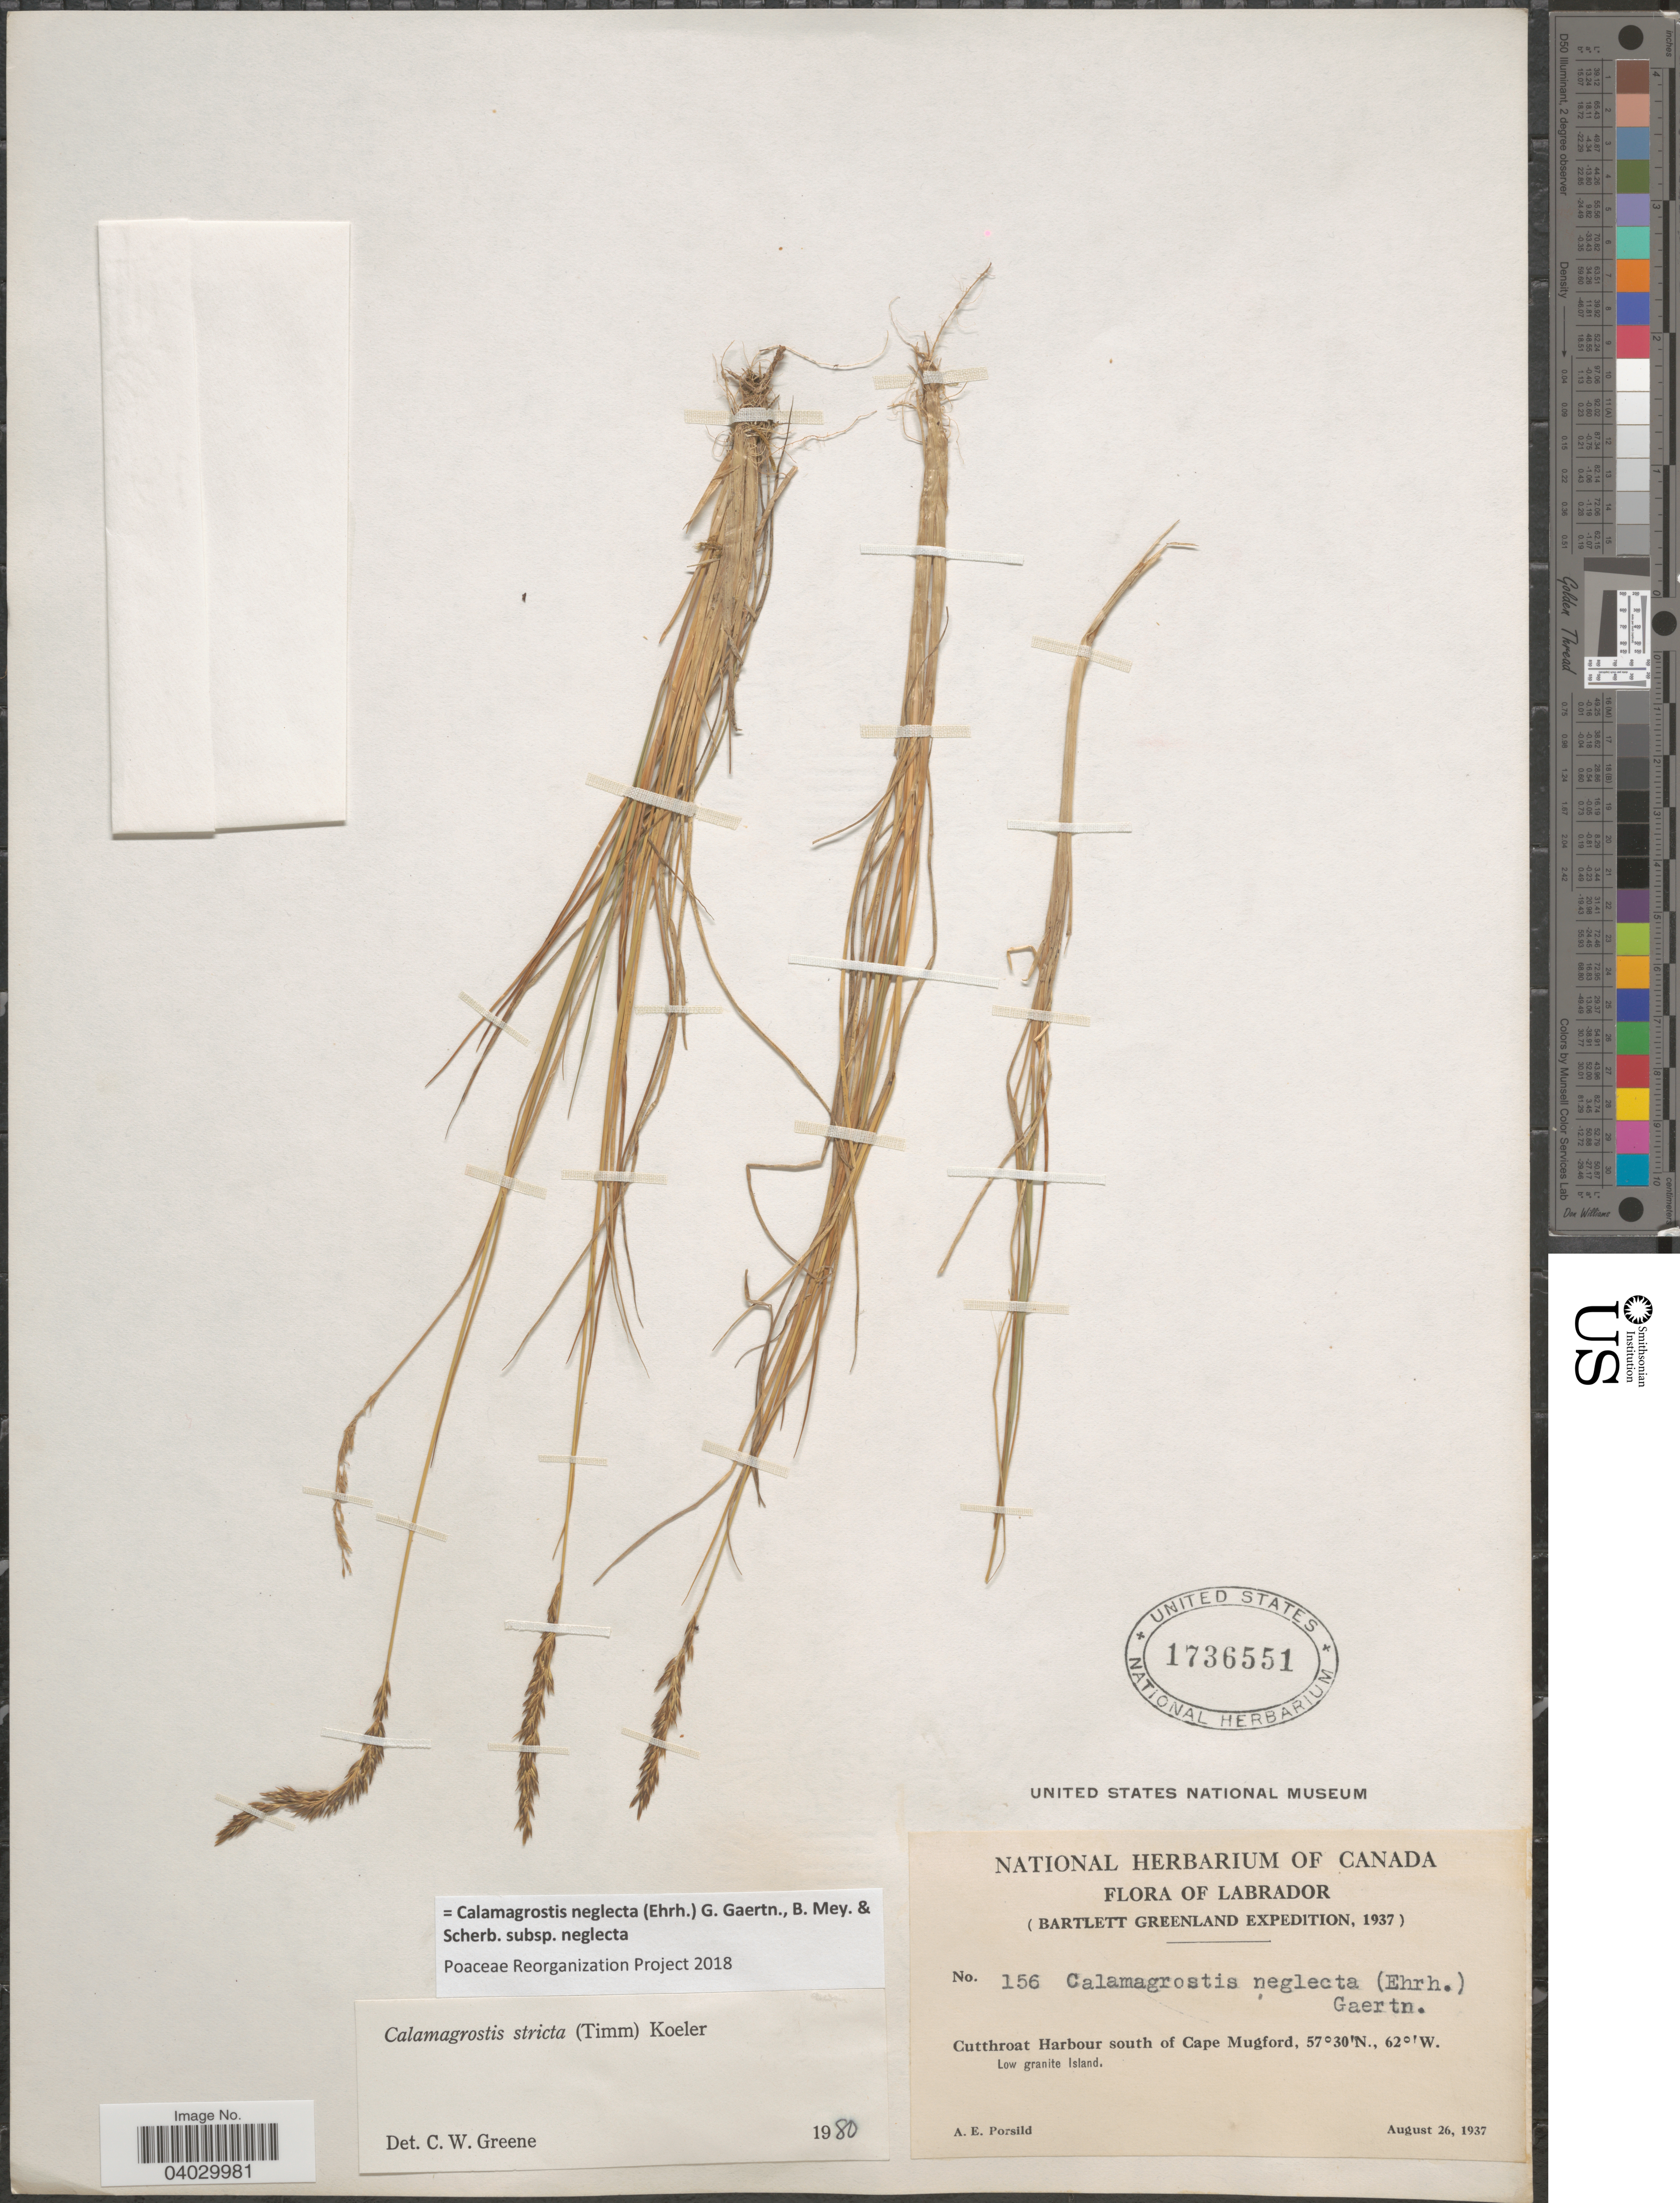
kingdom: Plantae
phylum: Tracheophyta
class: Liliopsida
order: Poales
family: Poaceae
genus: Calamagrostis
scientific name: Calamagrostis neglecta subsp. neglecta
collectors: A. E. Porsild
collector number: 156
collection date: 1937-08-26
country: Canada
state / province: Newfoundland and Labrador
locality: Labrador. Cutthroat Harbour south of Cape Mugford, Low granite Island.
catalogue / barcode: US 1736551